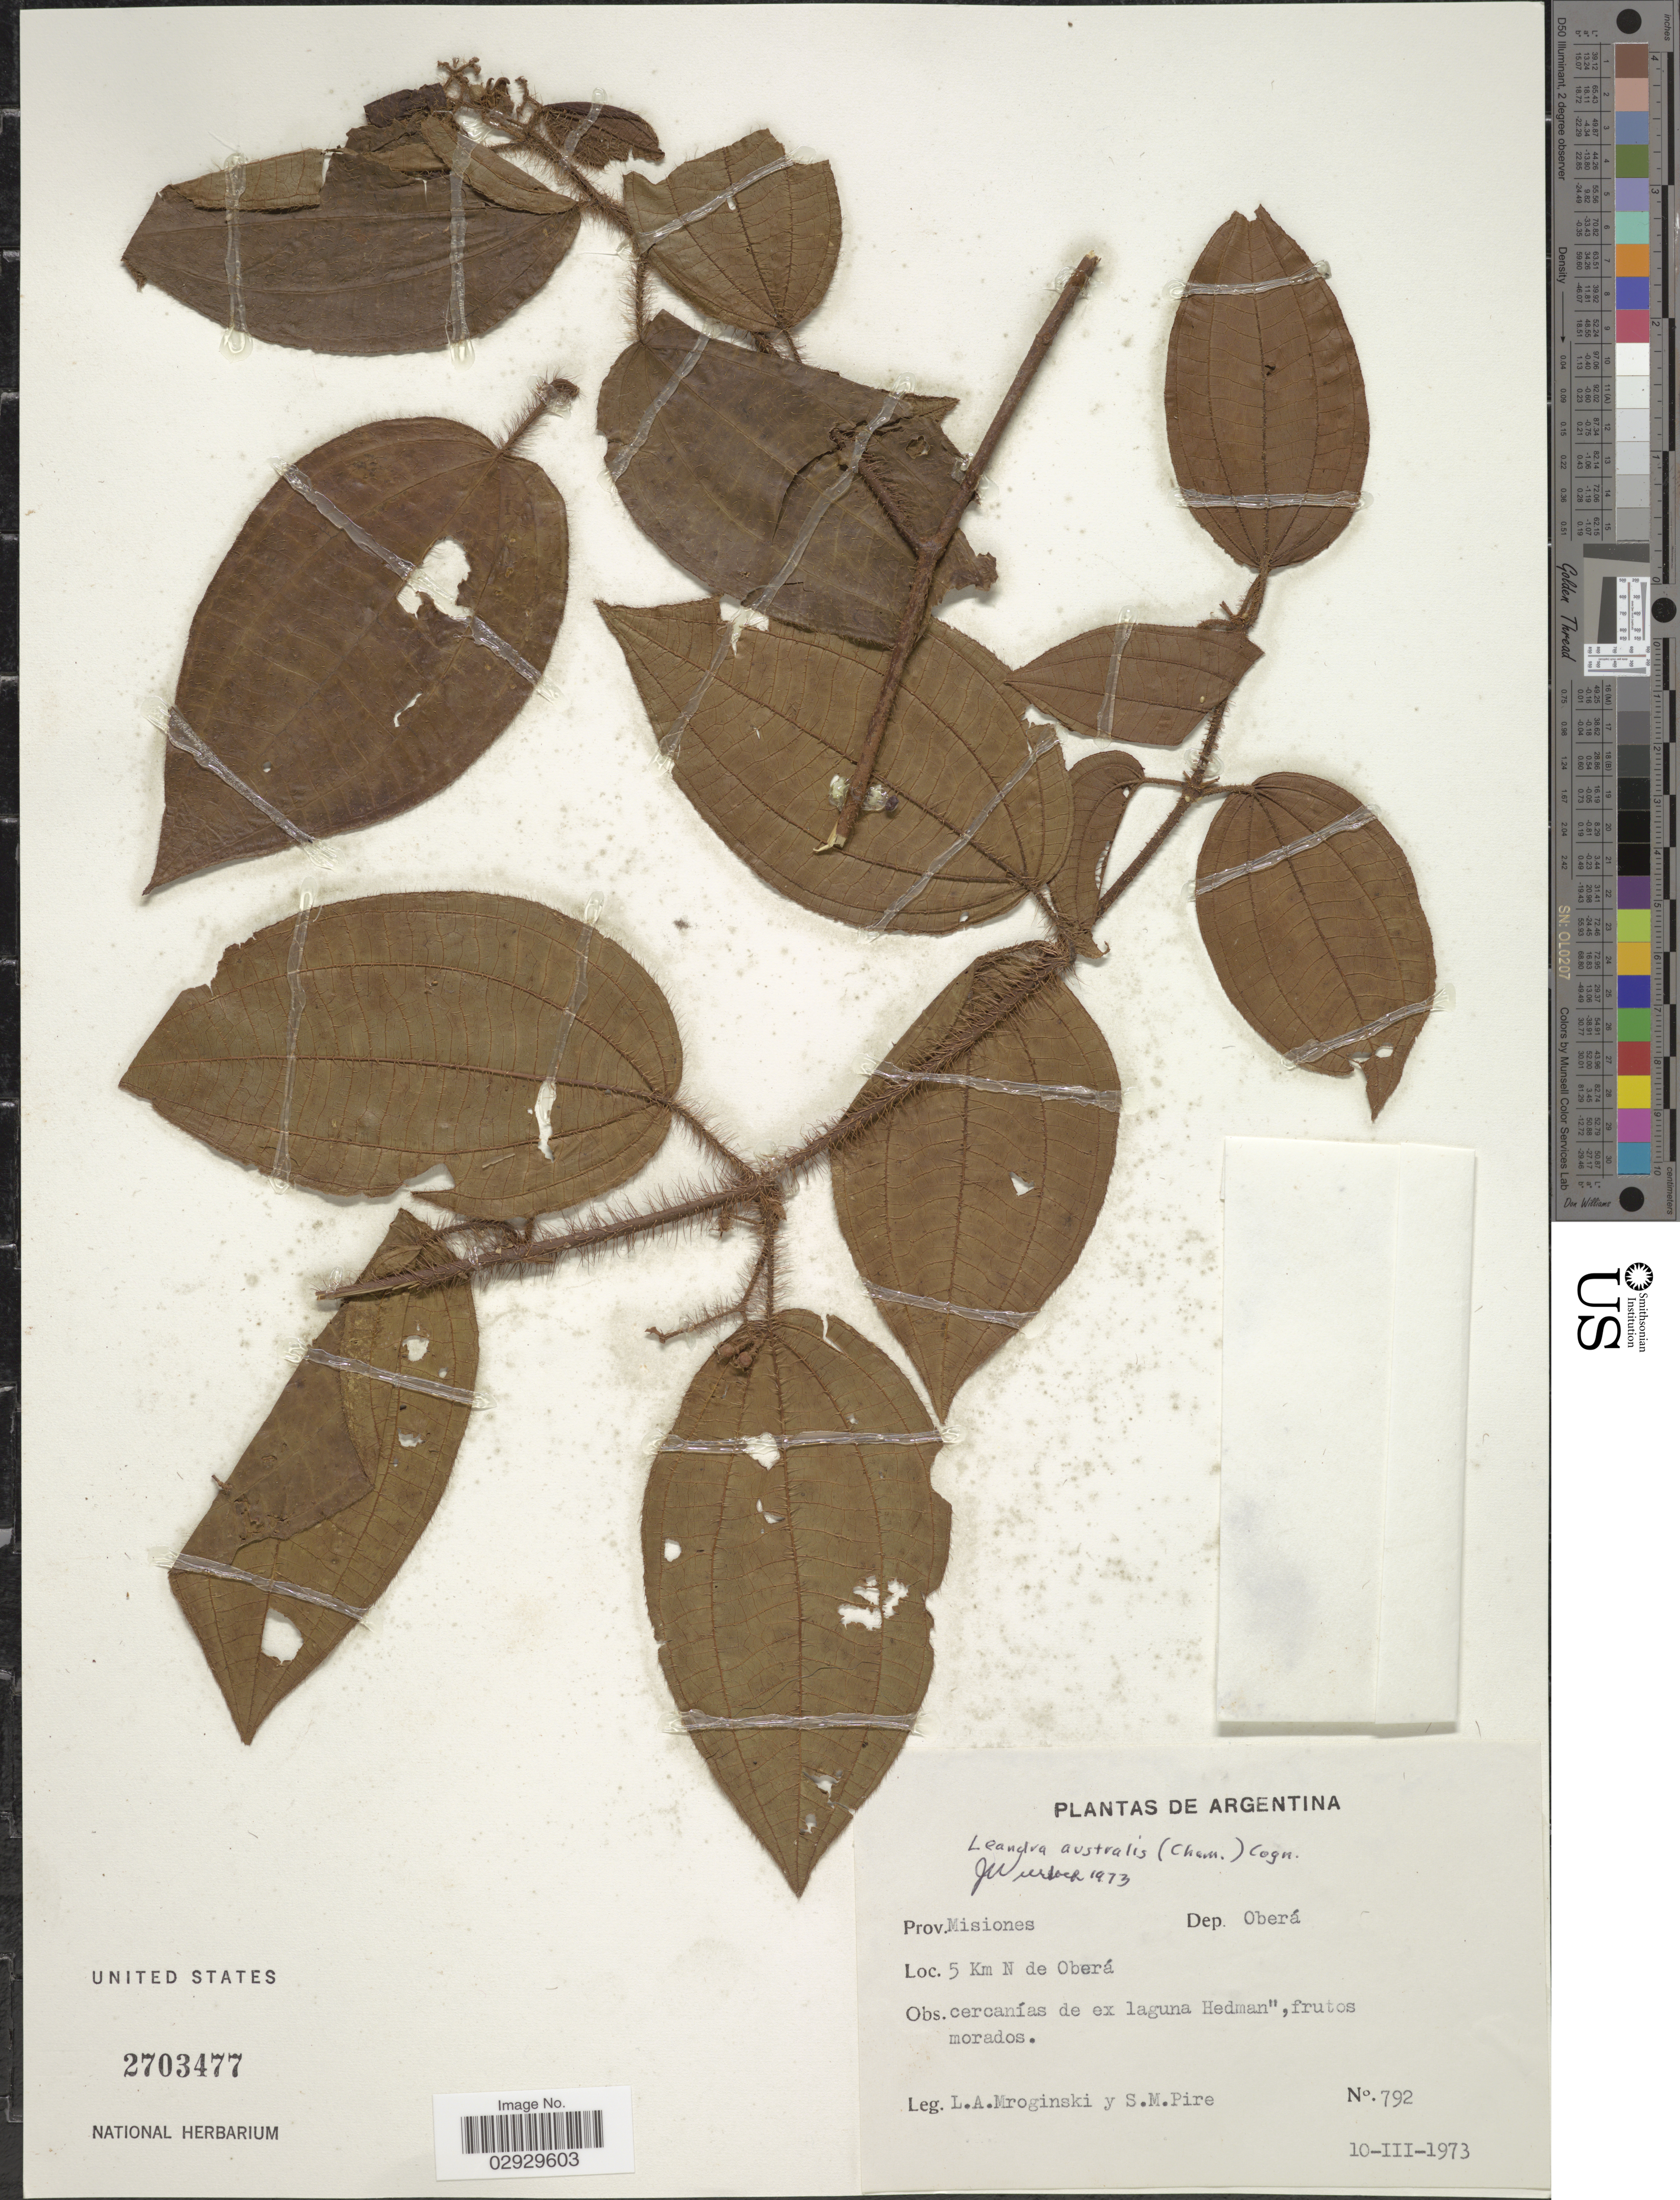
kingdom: Plantae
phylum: Tracheophyta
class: Magnoliopsida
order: Myrtales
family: Melastomataceae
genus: Leandra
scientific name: Leandra australis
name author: (Cham.) Cogn.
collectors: L. Mroginski & S. Pire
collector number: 792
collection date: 1973-03-10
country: Argentina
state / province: Misiones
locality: Dep. Oberá. 5 Km N de Oberá.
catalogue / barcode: US 2703477